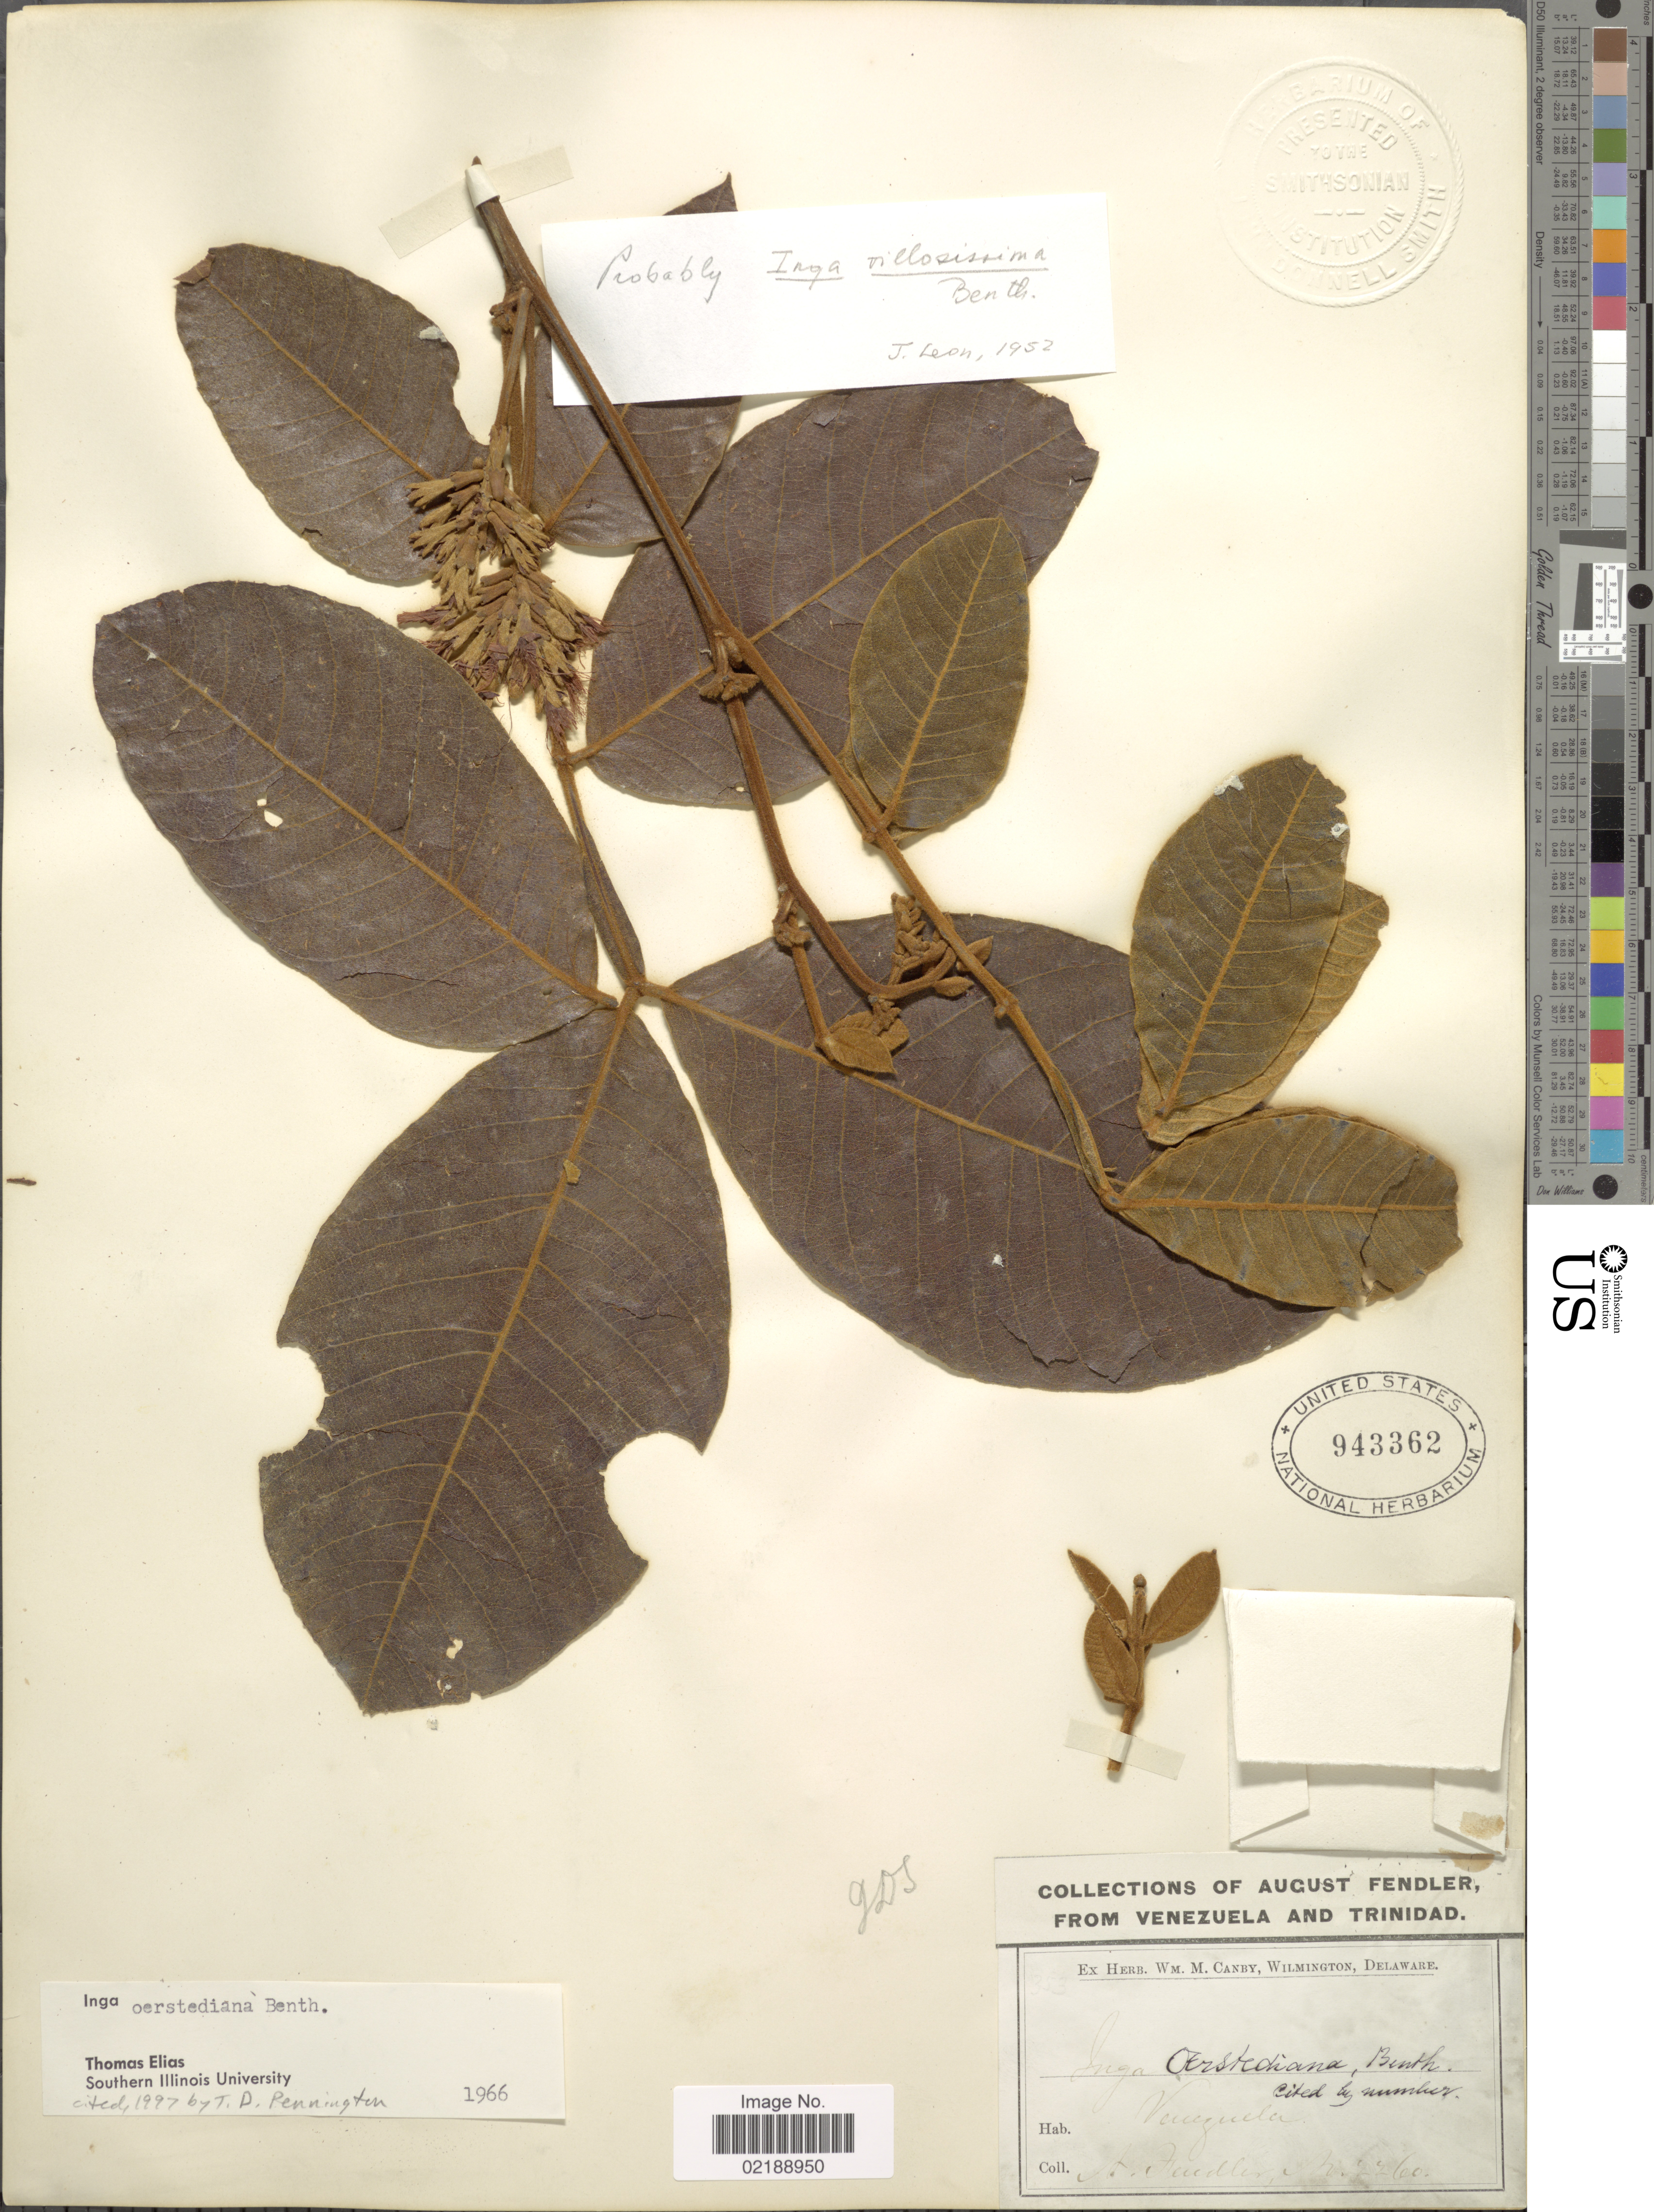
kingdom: Plantae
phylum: Tracheophyta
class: Magnoliopsida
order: Fabales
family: Fabaceae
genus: Inga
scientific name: Inga oerstediana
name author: Benth.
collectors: A. Fendler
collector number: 2260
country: Venezuela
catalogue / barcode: US 943362